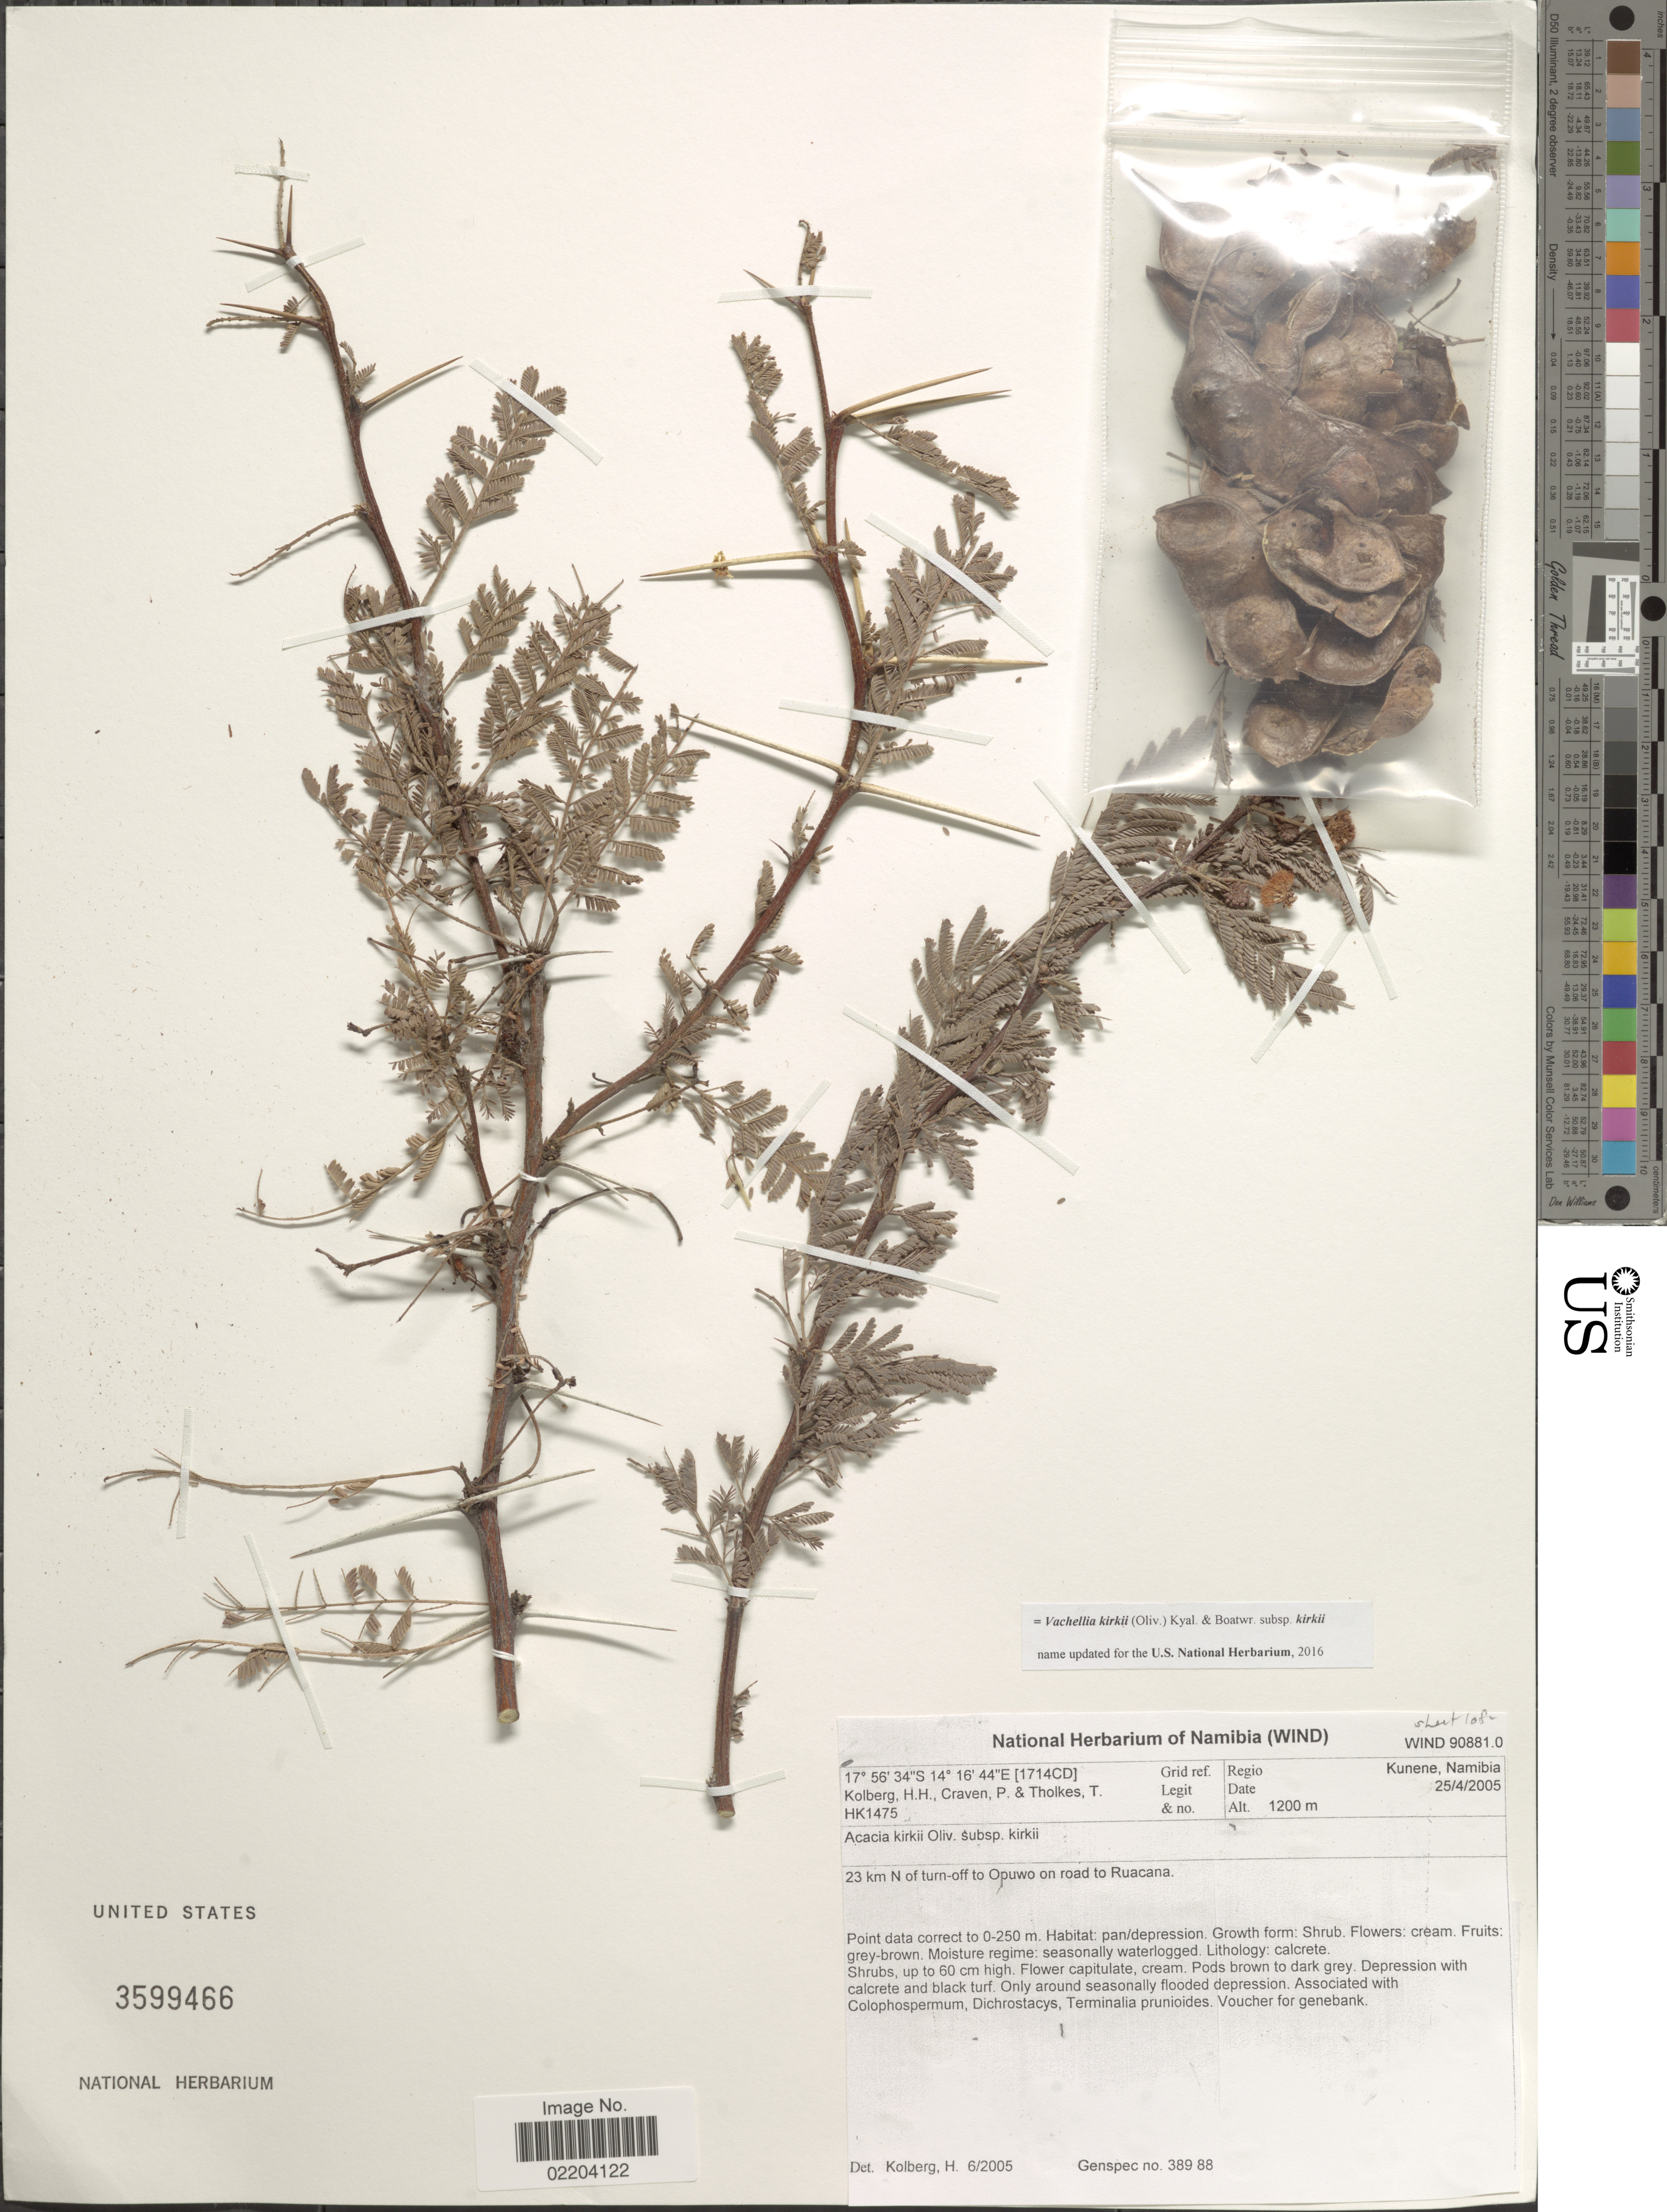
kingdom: Plantae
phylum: Tracheophyta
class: Magnoliopsida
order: Fabales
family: Fabaceae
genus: Vachellia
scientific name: Vachellia kirkii subsp. kirkii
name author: (Oliv.) Kyal. & Boatwr.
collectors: H. H. Kolberg, P. Craven & T. Tholkes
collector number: HK1475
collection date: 2005-04-25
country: Namibia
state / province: Kunene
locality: Regio Kunene, Namibia. 23 km N of turn-off to Opuwo on road to Ruacana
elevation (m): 1200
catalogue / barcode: US 3599466